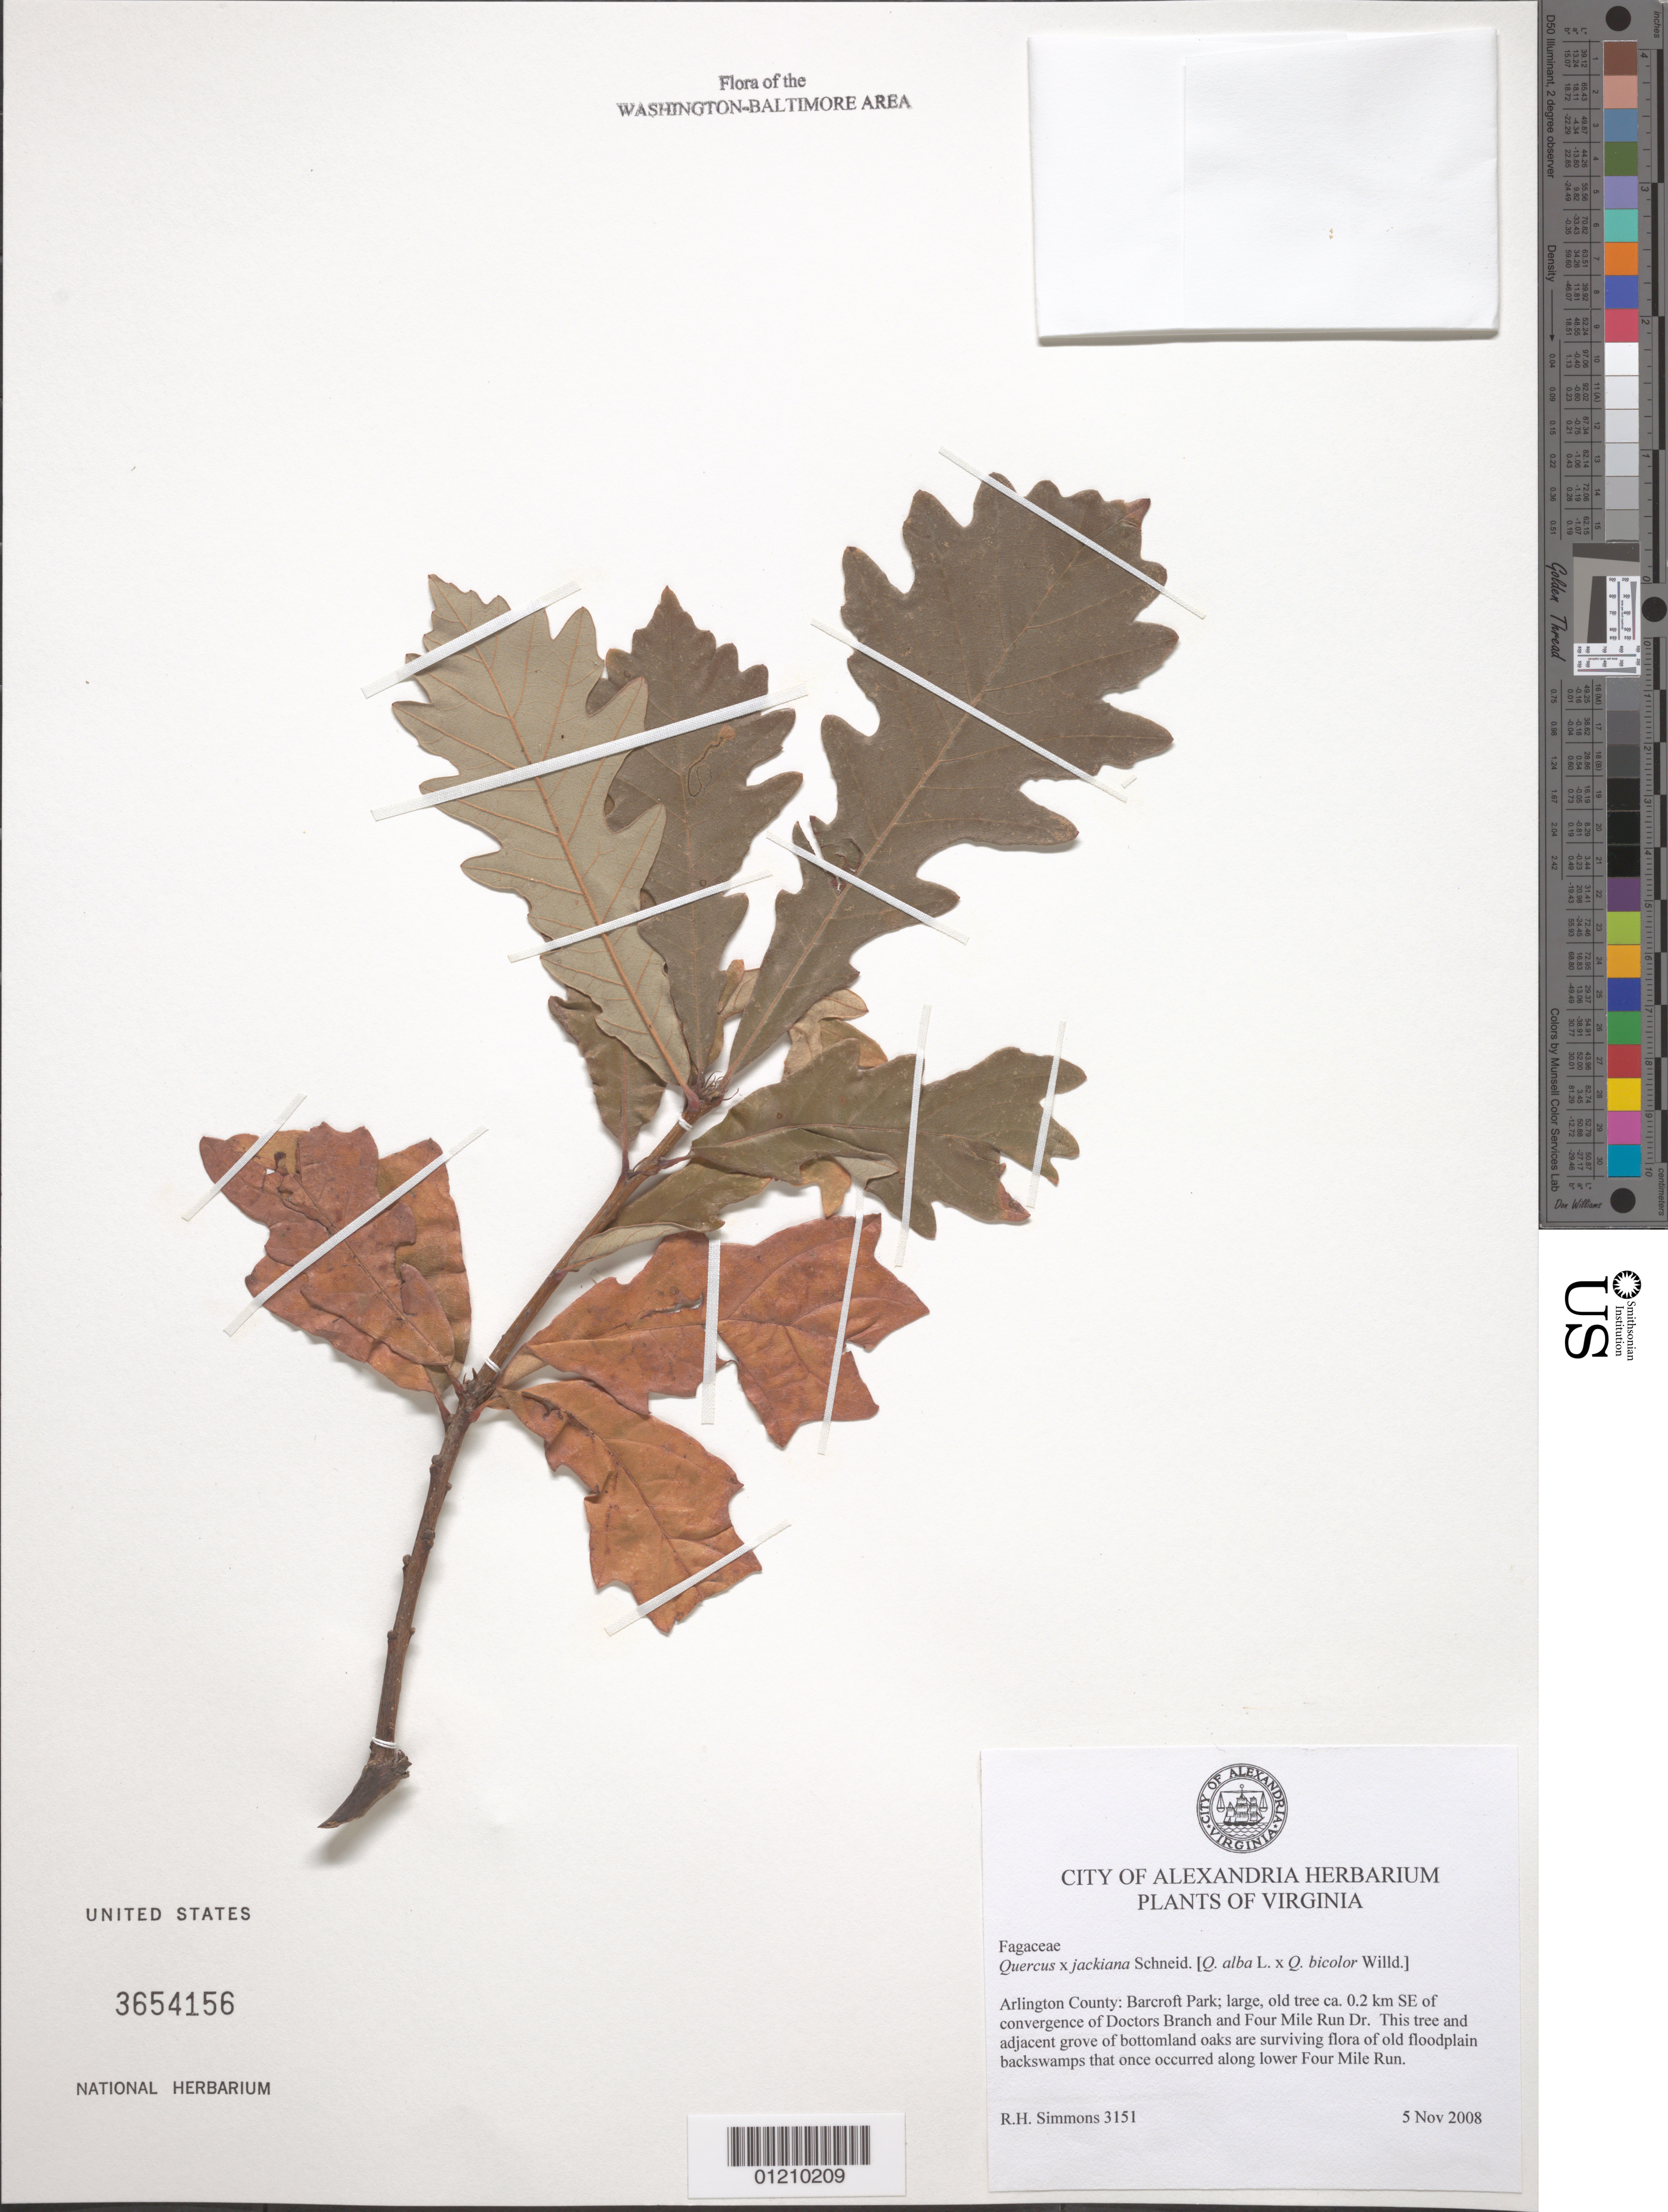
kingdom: Plantae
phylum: Tracheophyta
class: Magnoliopsida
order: Fagales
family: Fagaceae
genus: Quercus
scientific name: Quercus x jackiana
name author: C.K. Schneid.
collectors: R. H. Simmons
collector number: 3151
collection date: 2008-11-05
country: United States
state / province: Virginia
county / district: Arlington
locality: Barcroft Park, 0.2 km SE of convergence of Doctors Branch and Four Mile Run Dr.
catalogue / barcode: US 3654156